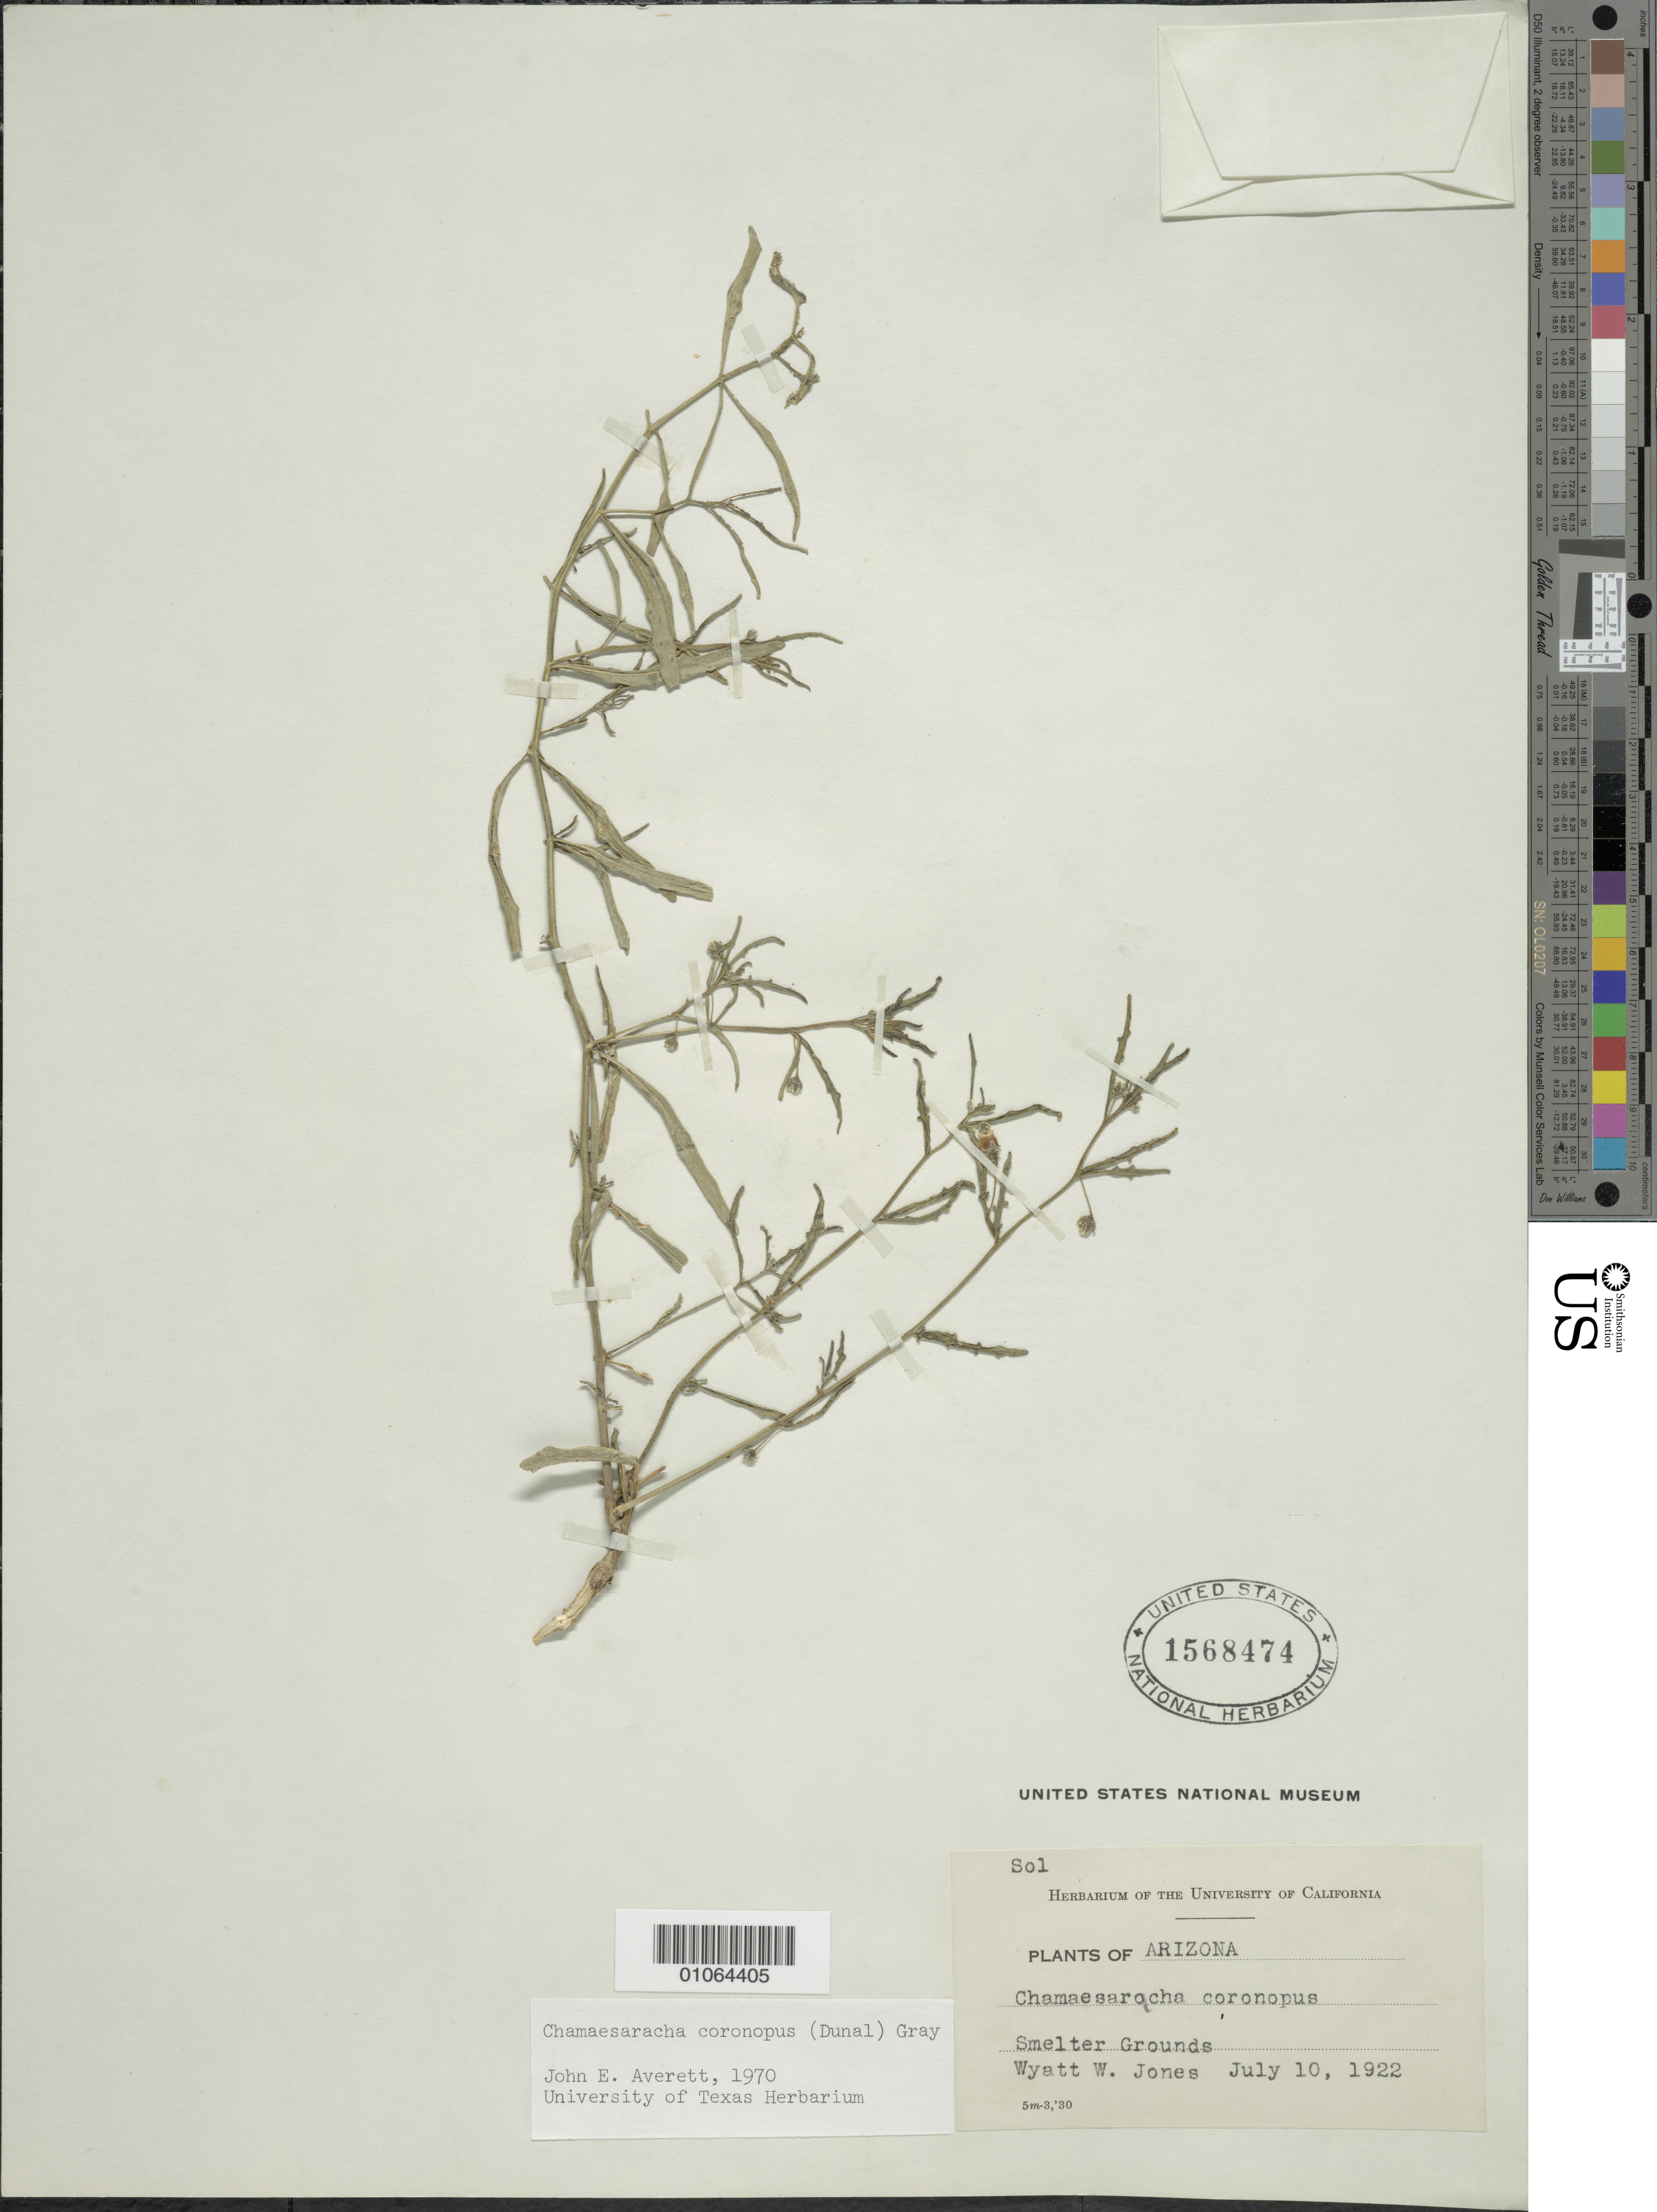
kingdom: Plantae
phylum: Tracheophyta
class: Magnoliopsida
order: Solanales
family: Solanaceae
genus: Chamaesaracha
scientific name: Chamaesaracha coronopus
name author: (Dunal) A. Gray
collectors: W. W. Jones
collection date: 1922-07-10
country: United States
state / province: Arizona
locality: Smelter Grounds.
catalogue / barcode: US 1568474